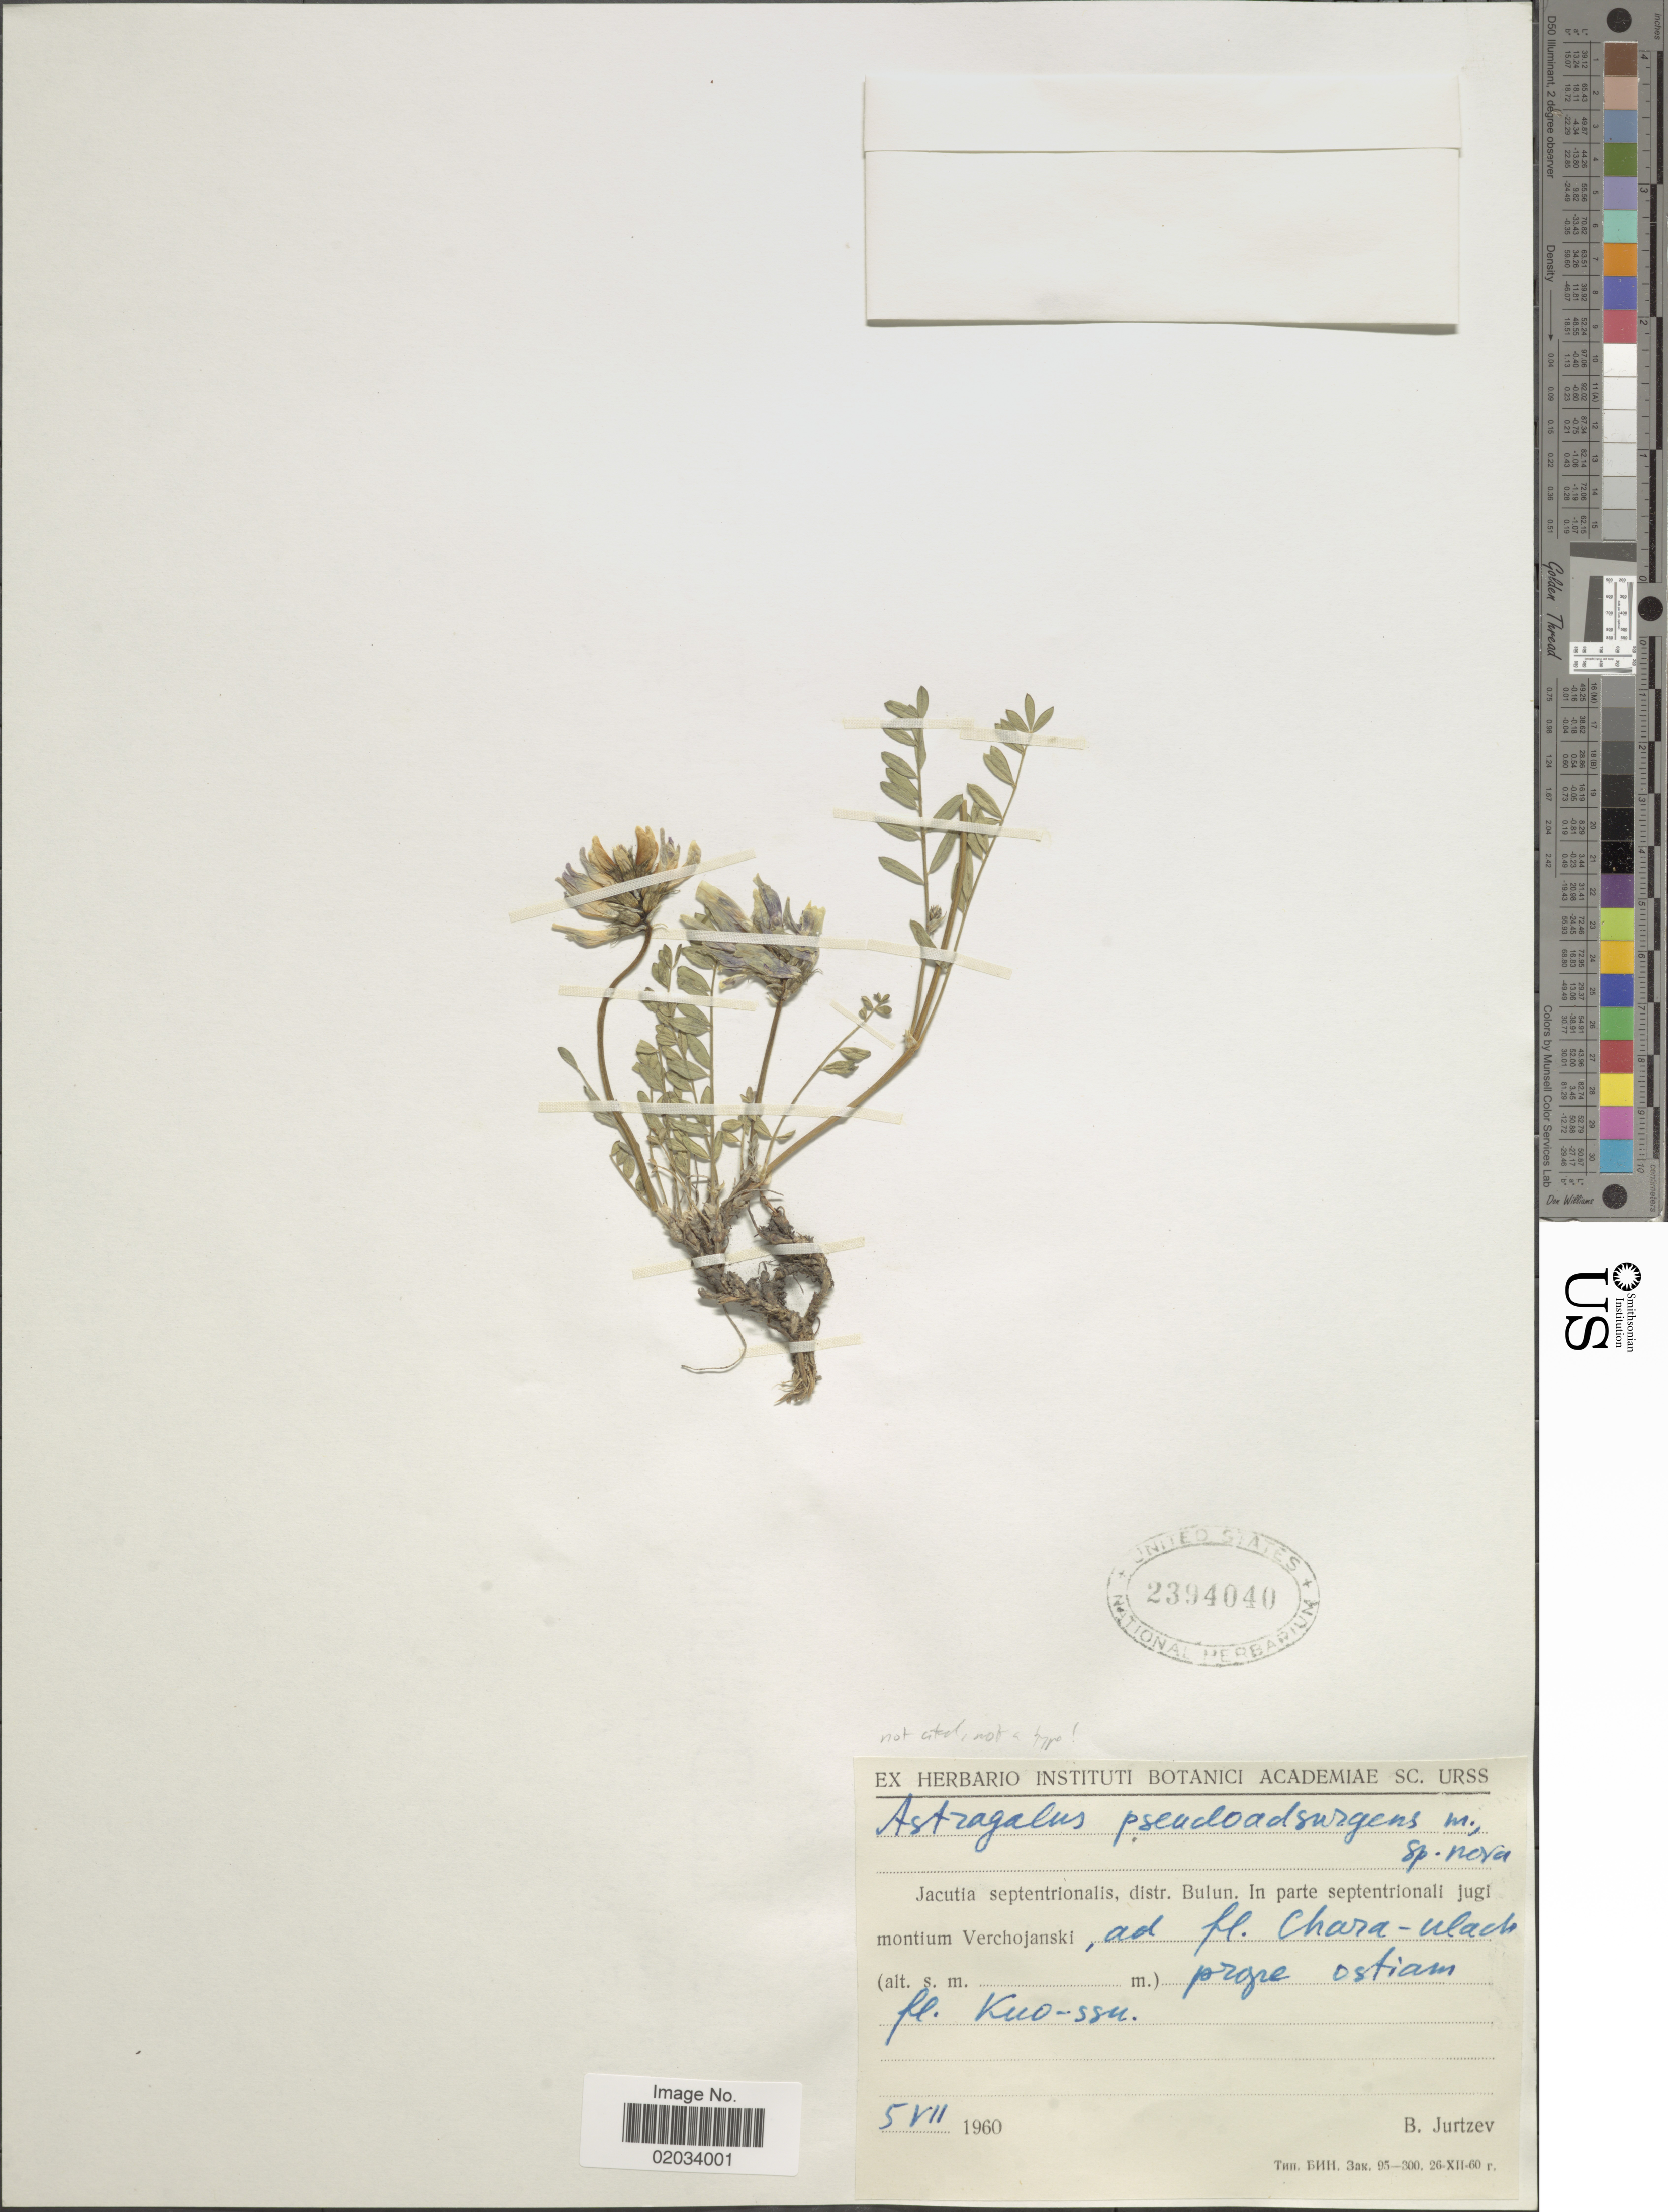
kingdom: Plantae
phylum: Tracheophyta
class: Magnoliopsida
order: Fabales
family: Fabaceae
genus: Astragalus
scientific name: Astragalus proimanthus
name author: Barneby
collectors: B. A. Jurtzev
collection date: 1960-07-05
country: Russian Federation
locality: Jacutia septentrionalis, distr. Bulun. In parte septentrionali jugi montium Verchojanski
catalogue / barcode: US 2394040